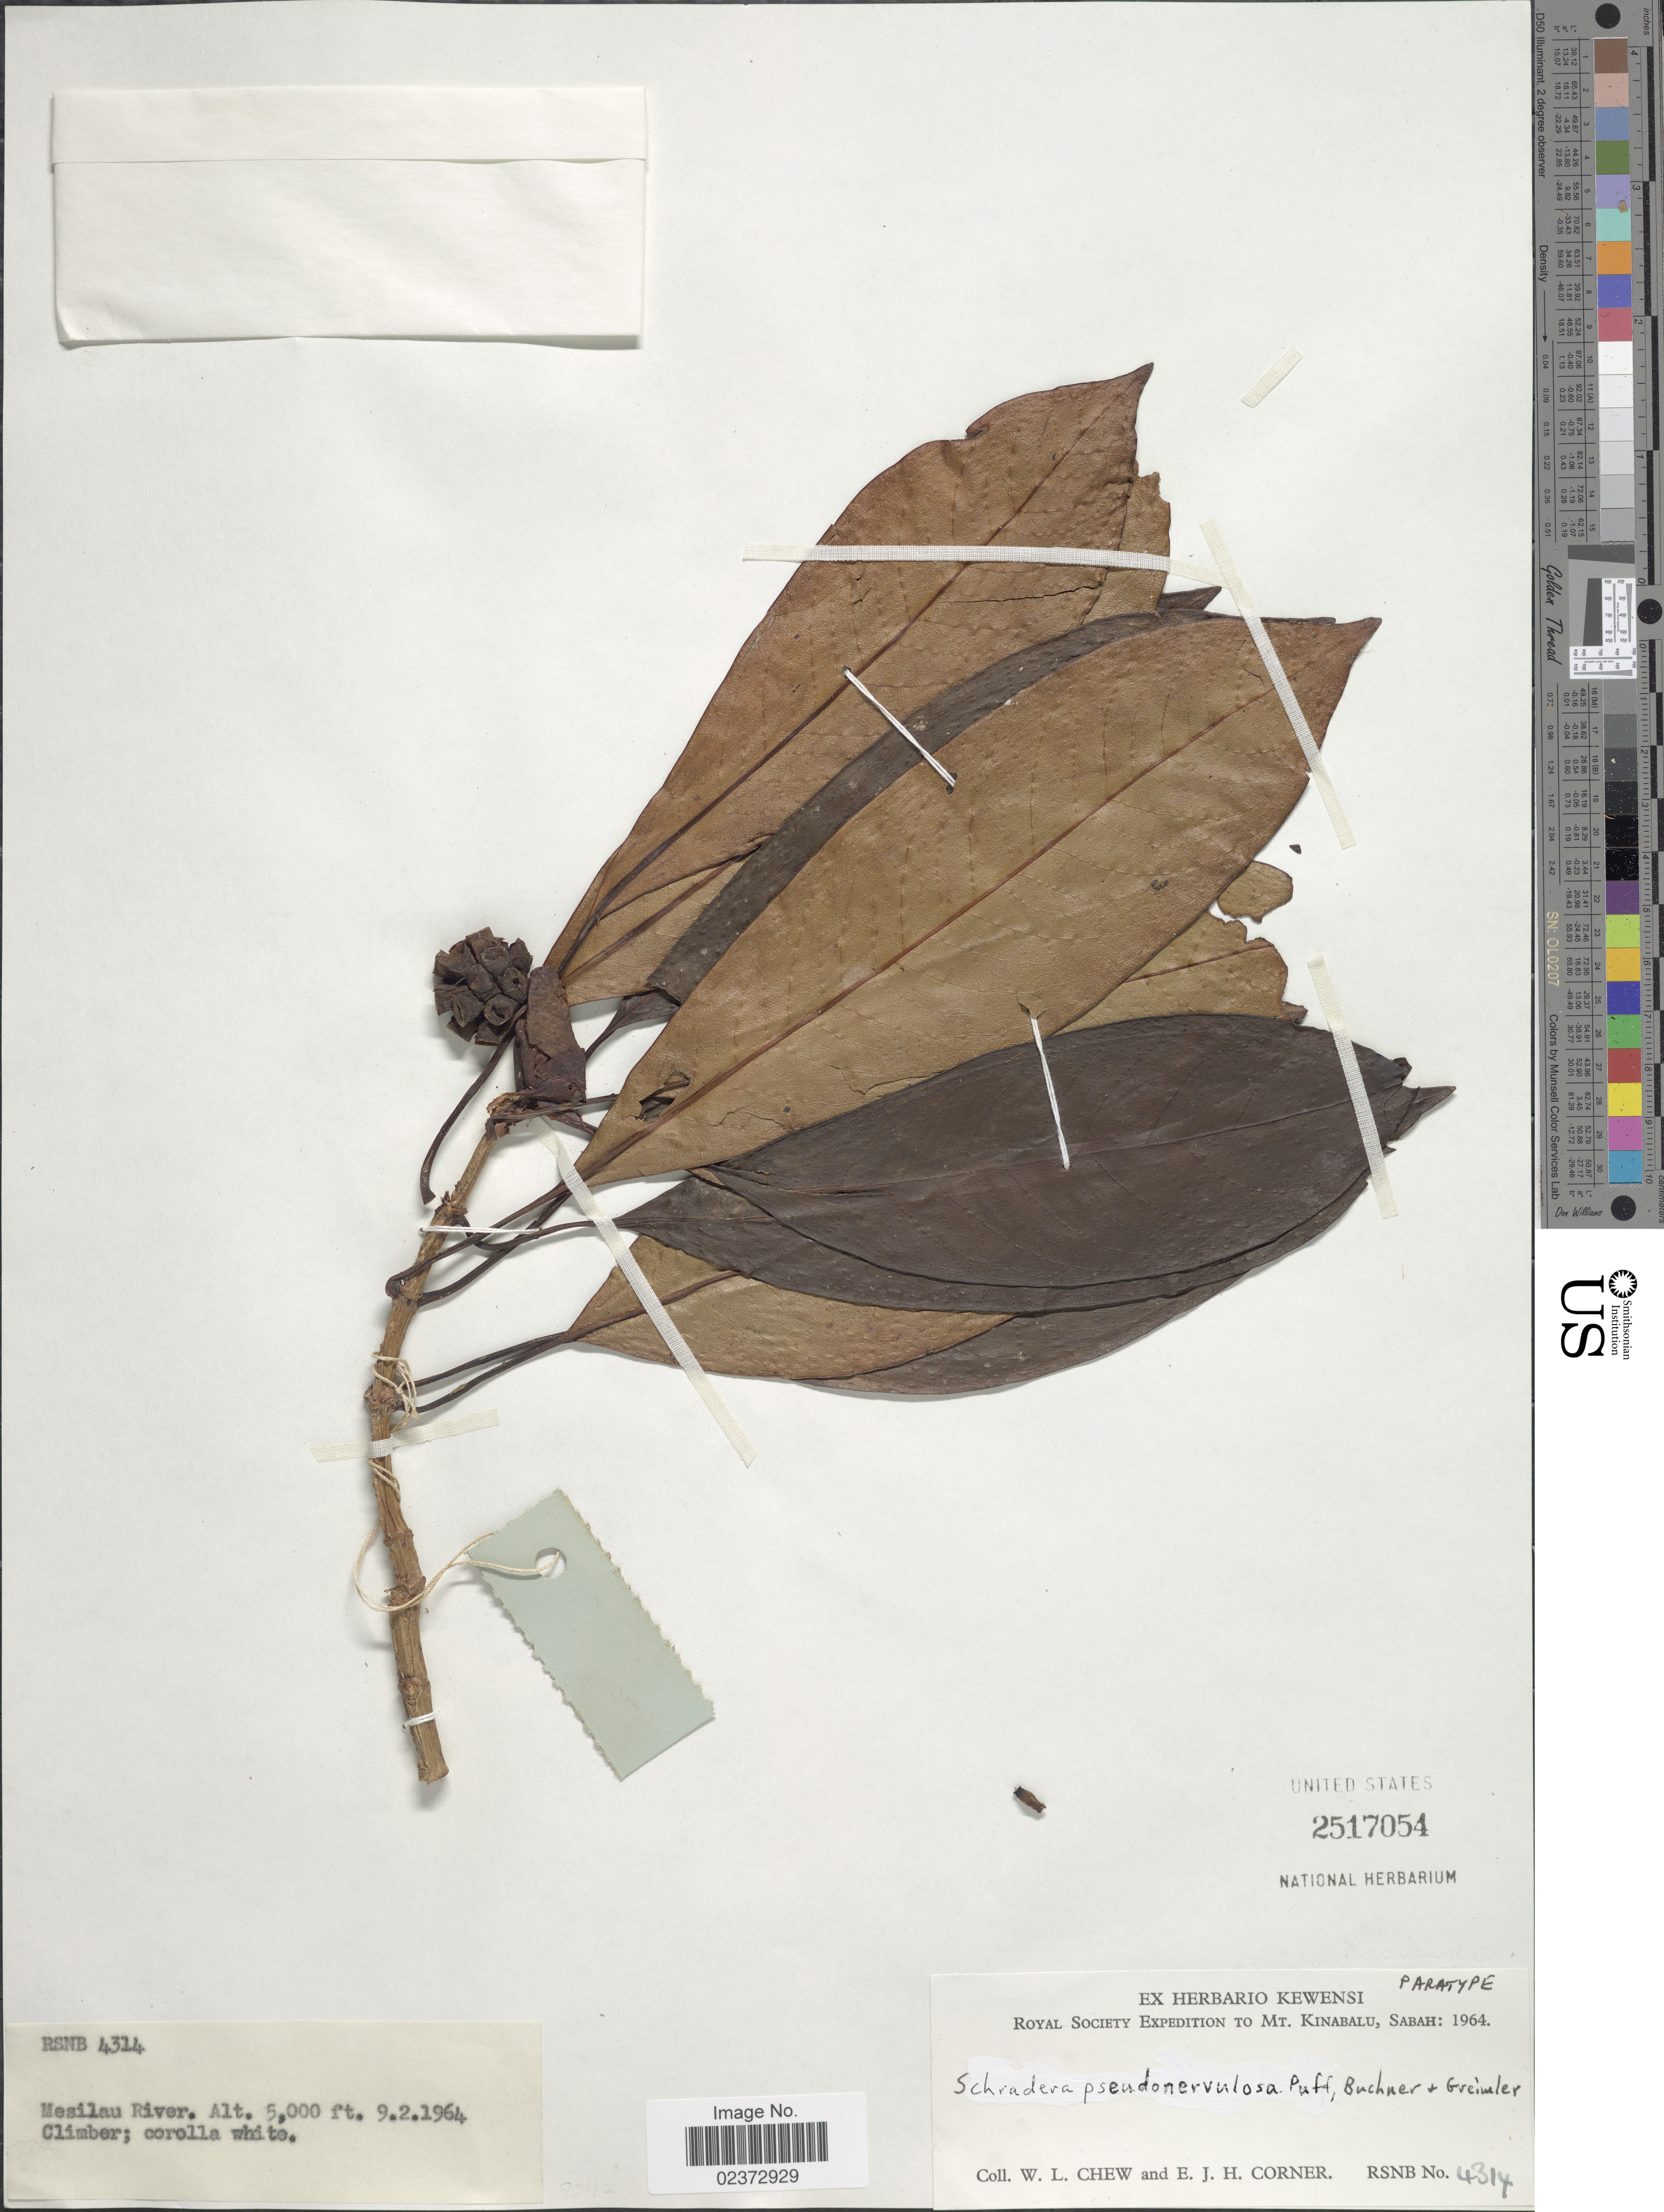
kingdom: Plantae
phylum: Tracheophyta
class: Magnoliopsida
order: Gentianales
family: Rubiaceae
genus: Schradera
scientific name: Schradera pseudonervulosa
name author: Puff et al.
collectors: W. Chew & E. Corner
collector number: RSNB 4314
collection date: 1964-02-09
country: Malaysia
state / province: Sabah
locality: Mt Kinabalu, Mesilau River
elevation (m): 1524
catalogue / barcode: US 2517054